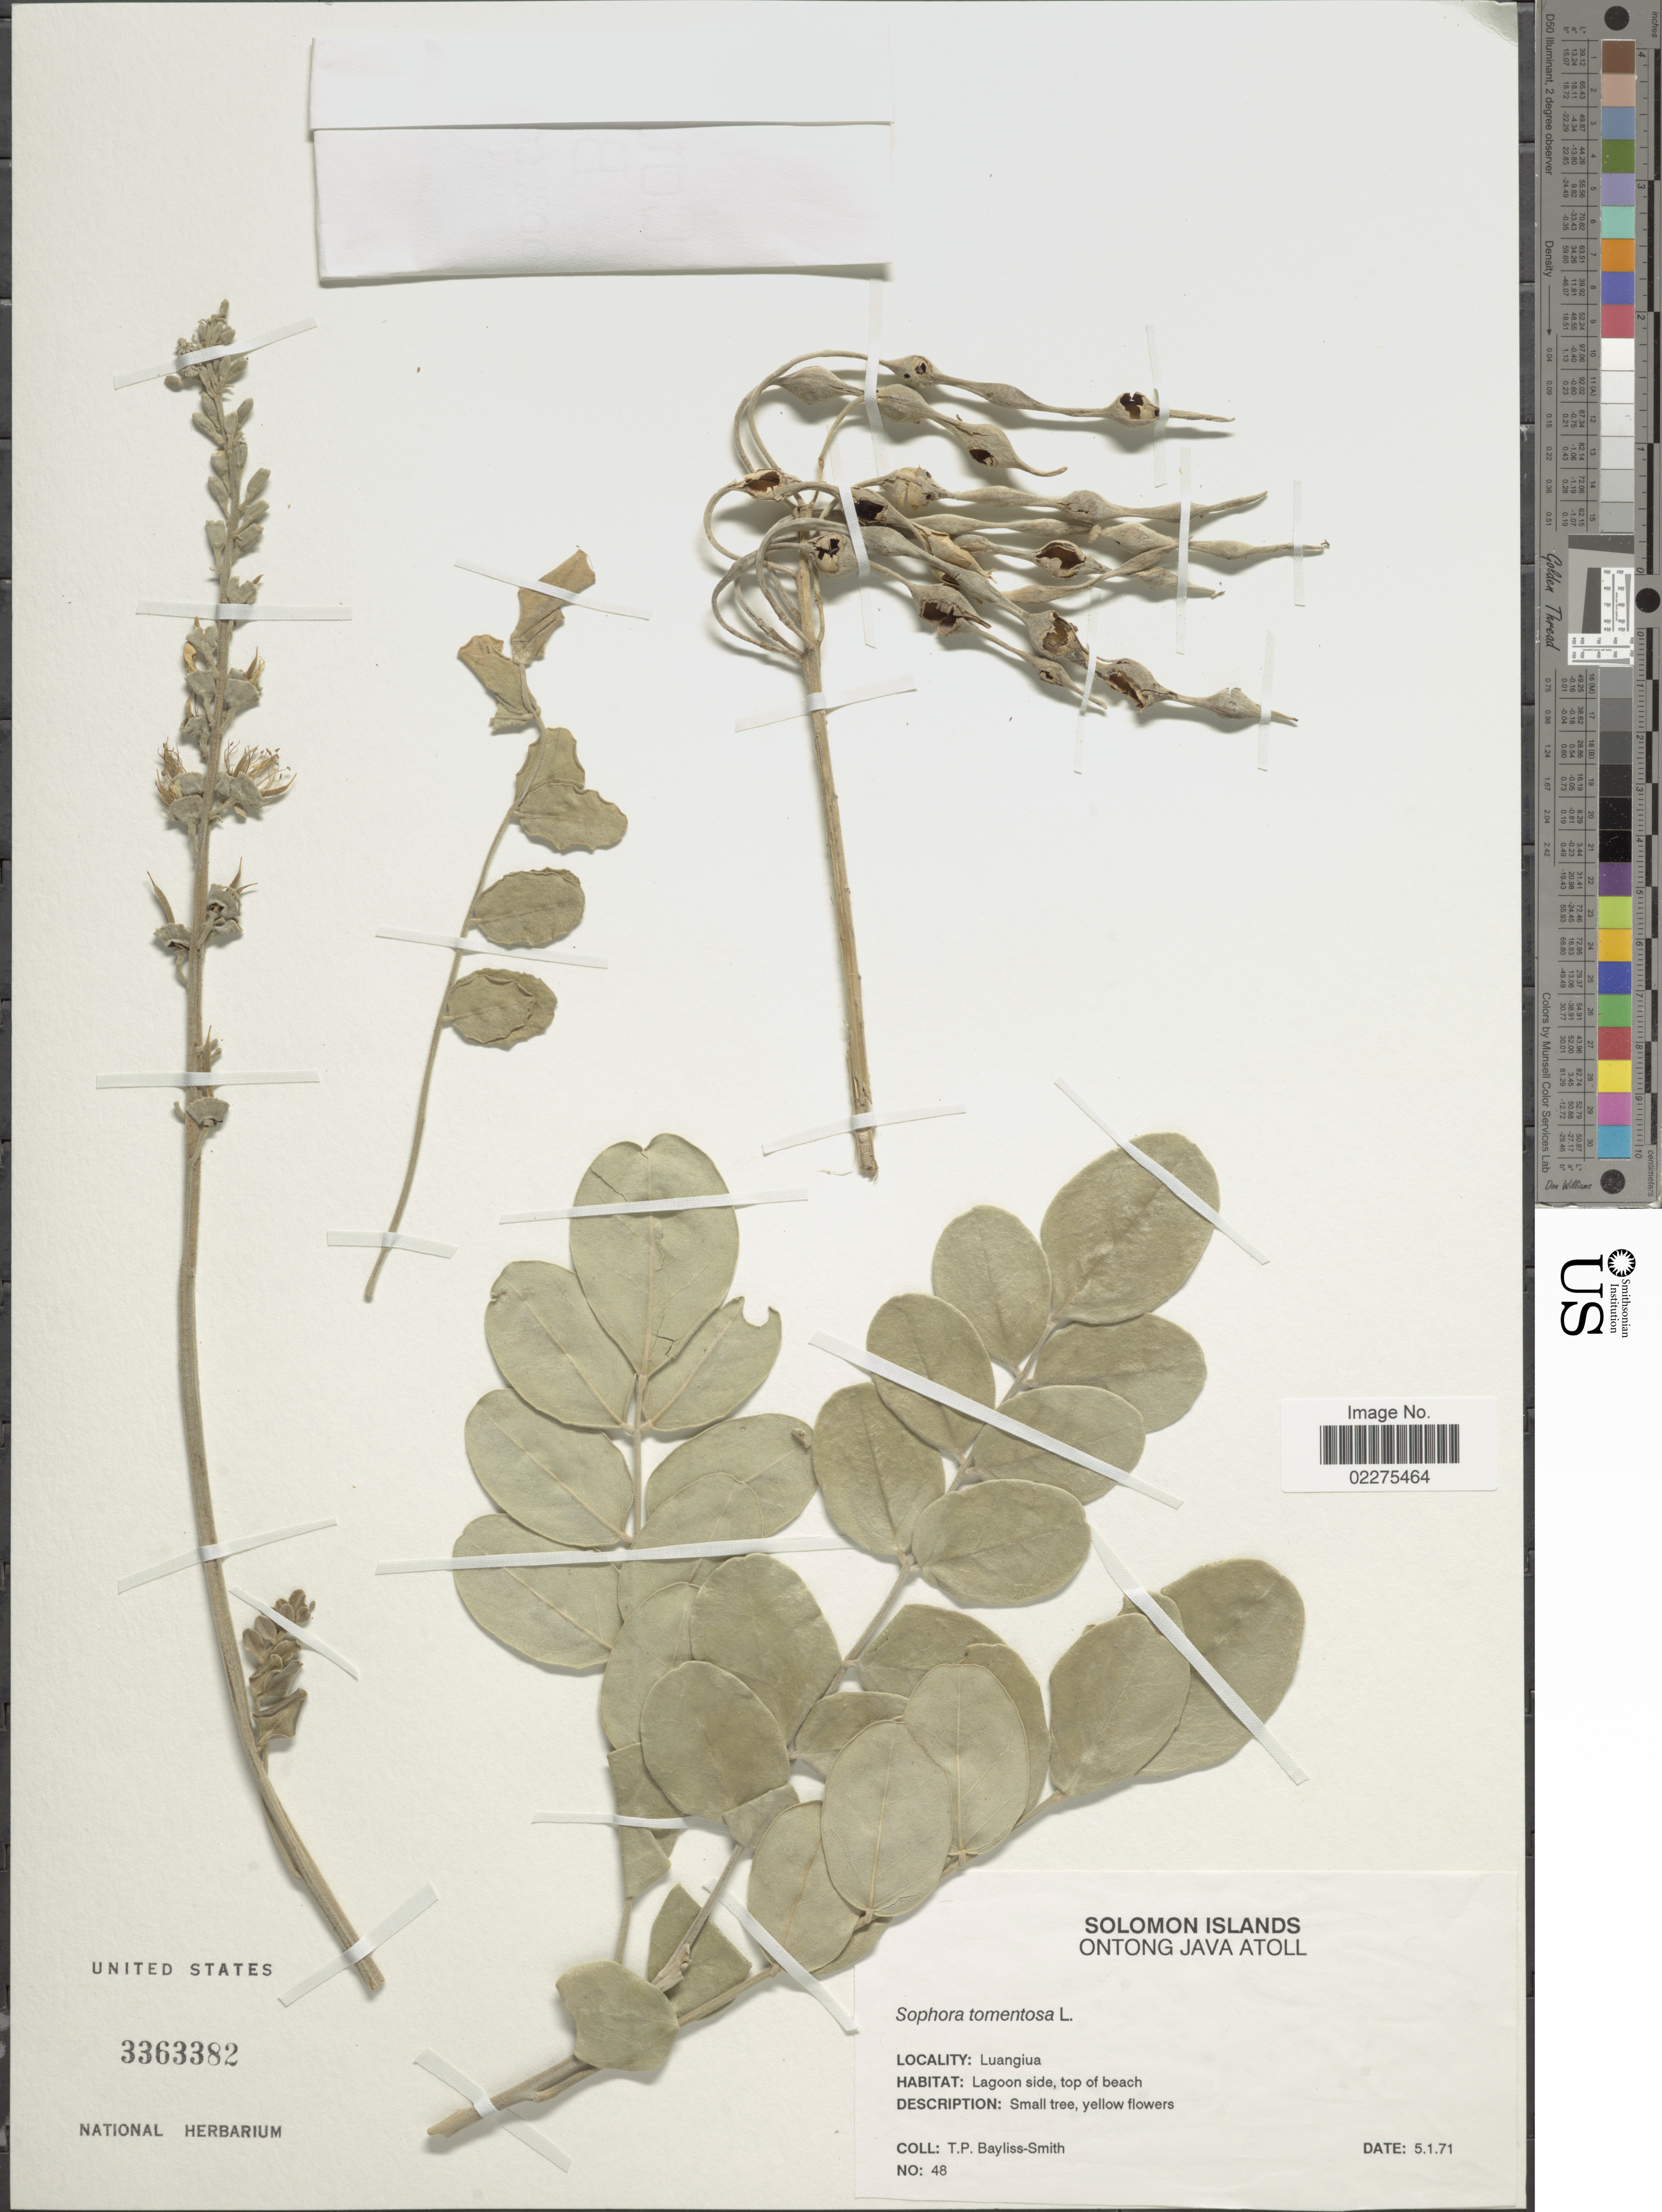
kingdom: Plantae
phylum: Tracheophyta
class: Magnoliopsida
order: Fabales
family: Fabaceae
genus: Sophora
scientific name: Sophora tomentosa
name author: L.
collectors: T. P. Bayliss-Smith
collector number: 48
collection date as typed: Transcribed d/m/y: 5/1/71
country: Solomon Islands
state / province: Solomon Island Outliers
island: Ontong Java [Luanguia] Atoll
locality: Ontong Java Atoll. Luangiua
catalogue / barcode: US 3363382